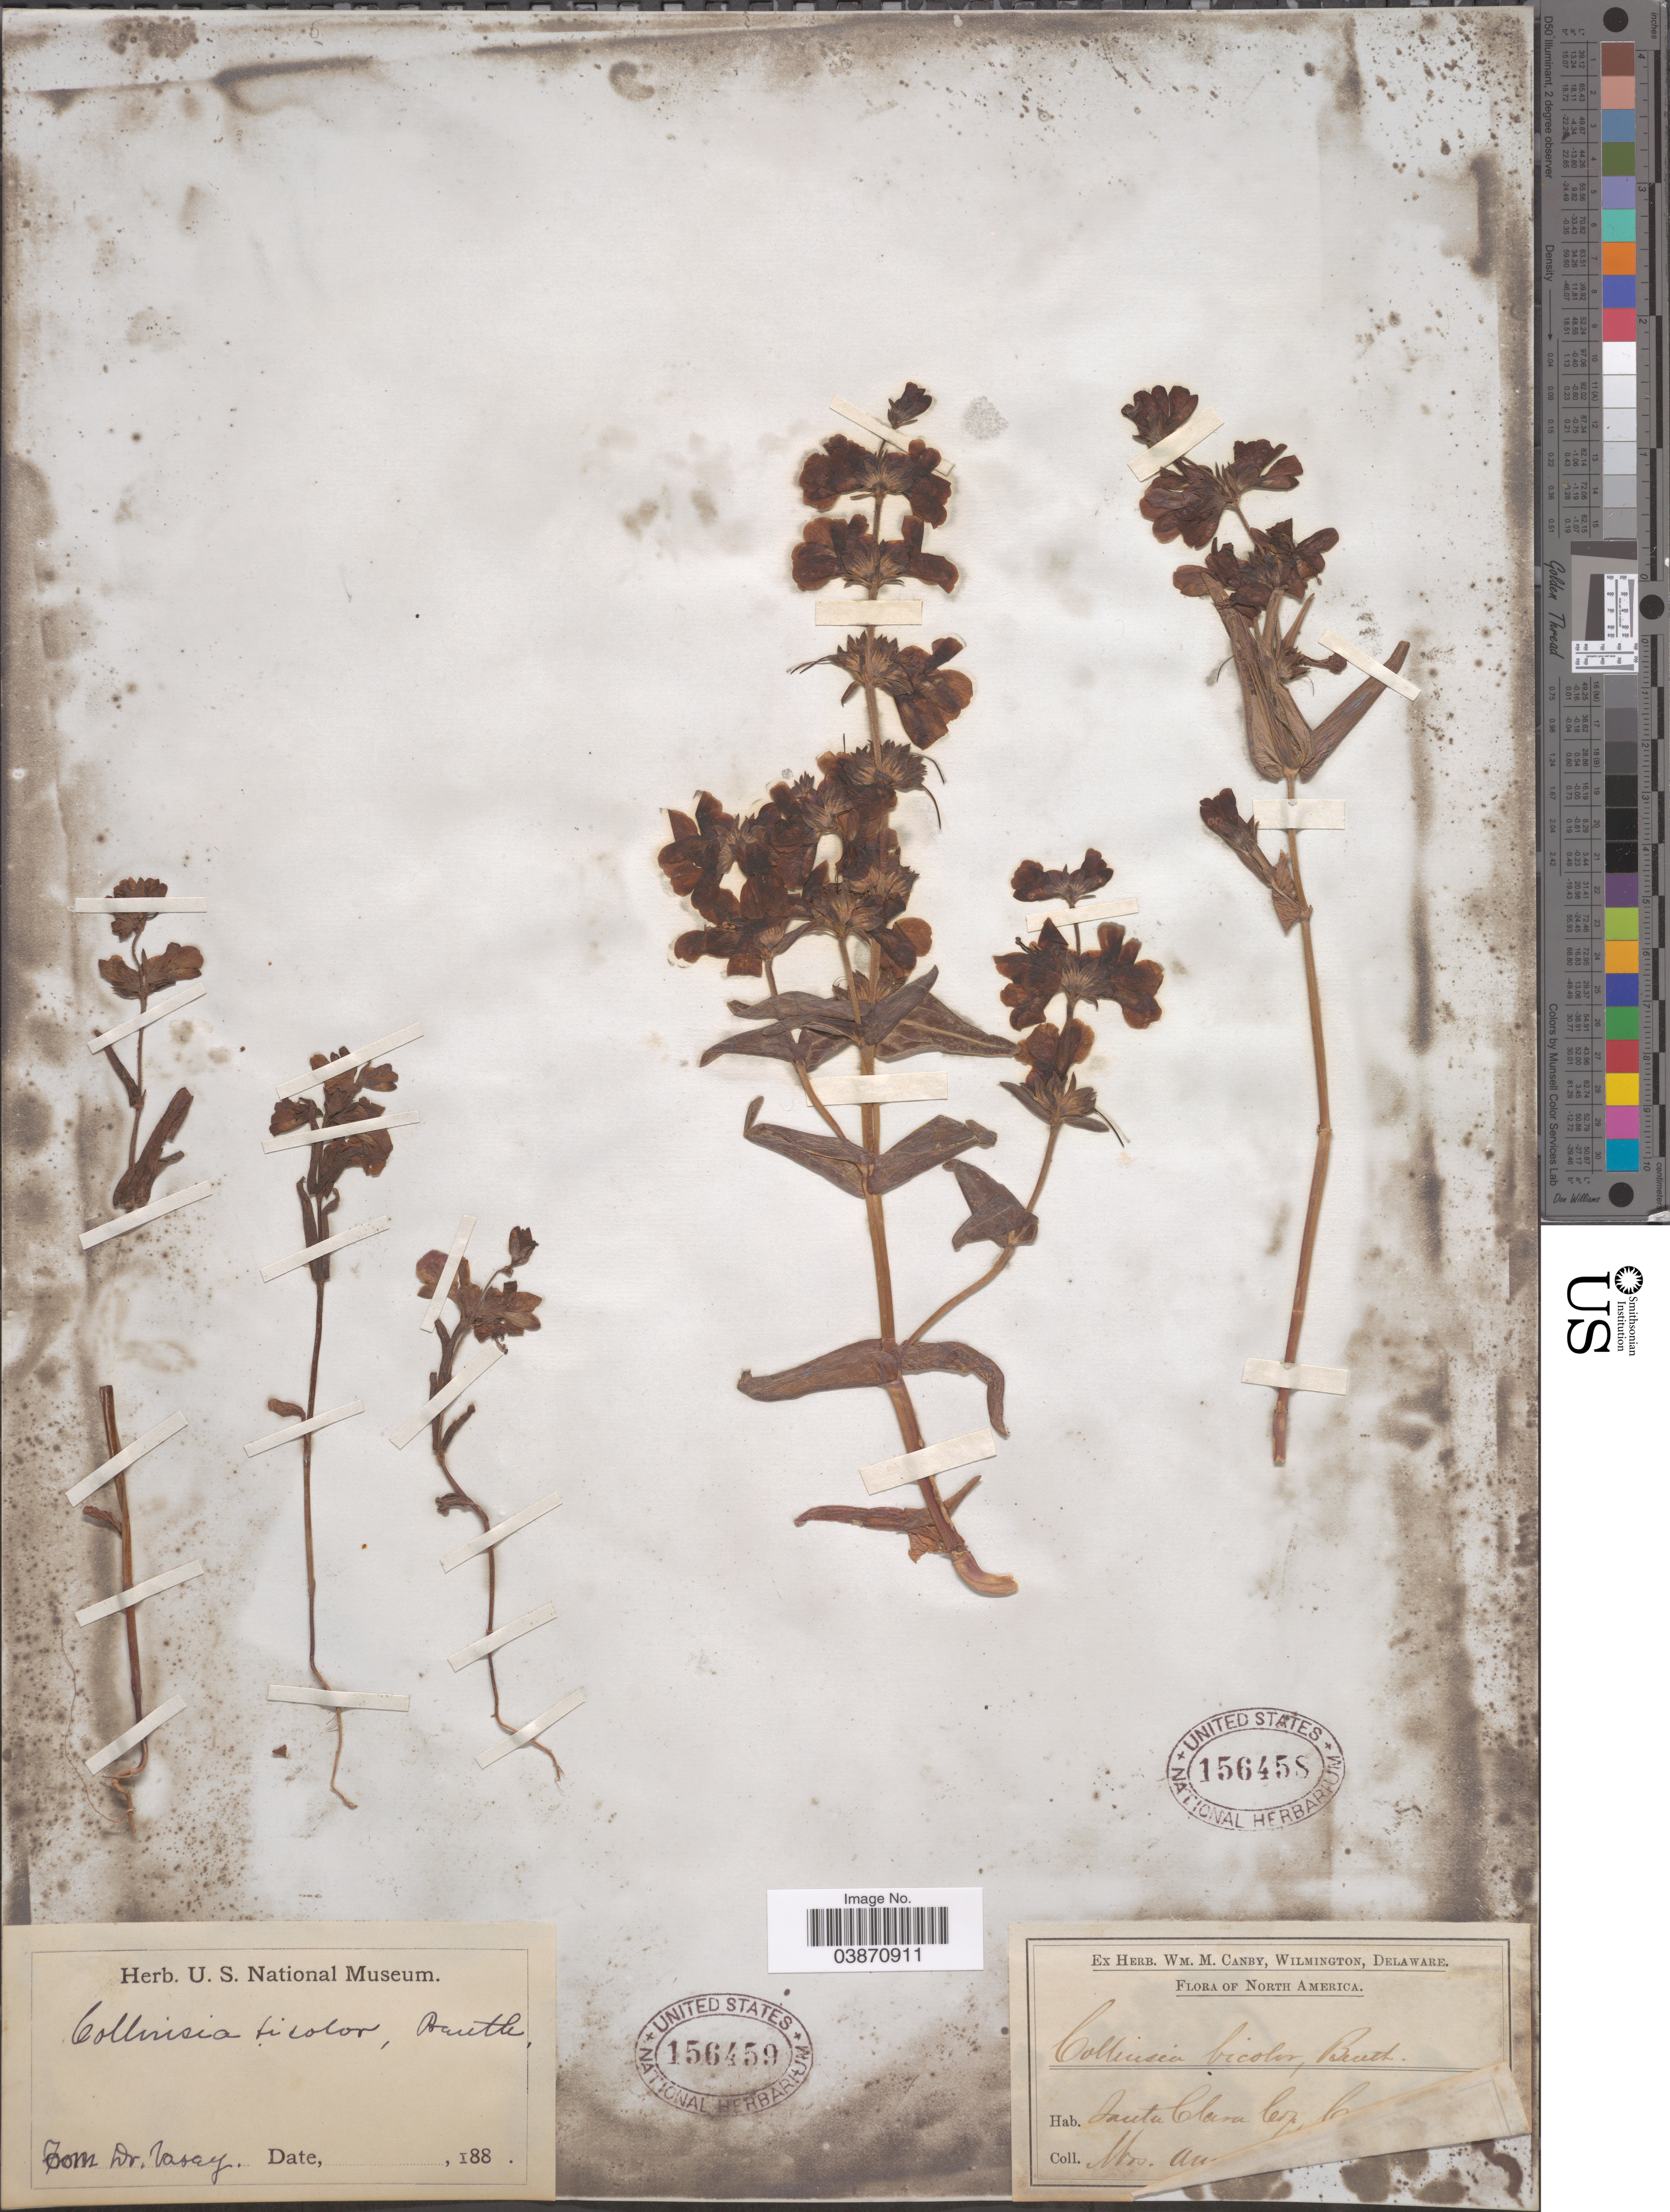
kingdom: Plantae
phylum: Tracheophyta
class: Magnoliopsida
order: Lamiales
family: Plantaginaceae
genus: Collinsia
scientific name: Collinsia bicolor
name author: Raf.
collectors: Austin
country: United States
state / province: California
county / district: Santa Clara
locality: Santa Clara Co.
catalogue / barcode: US 156458-2